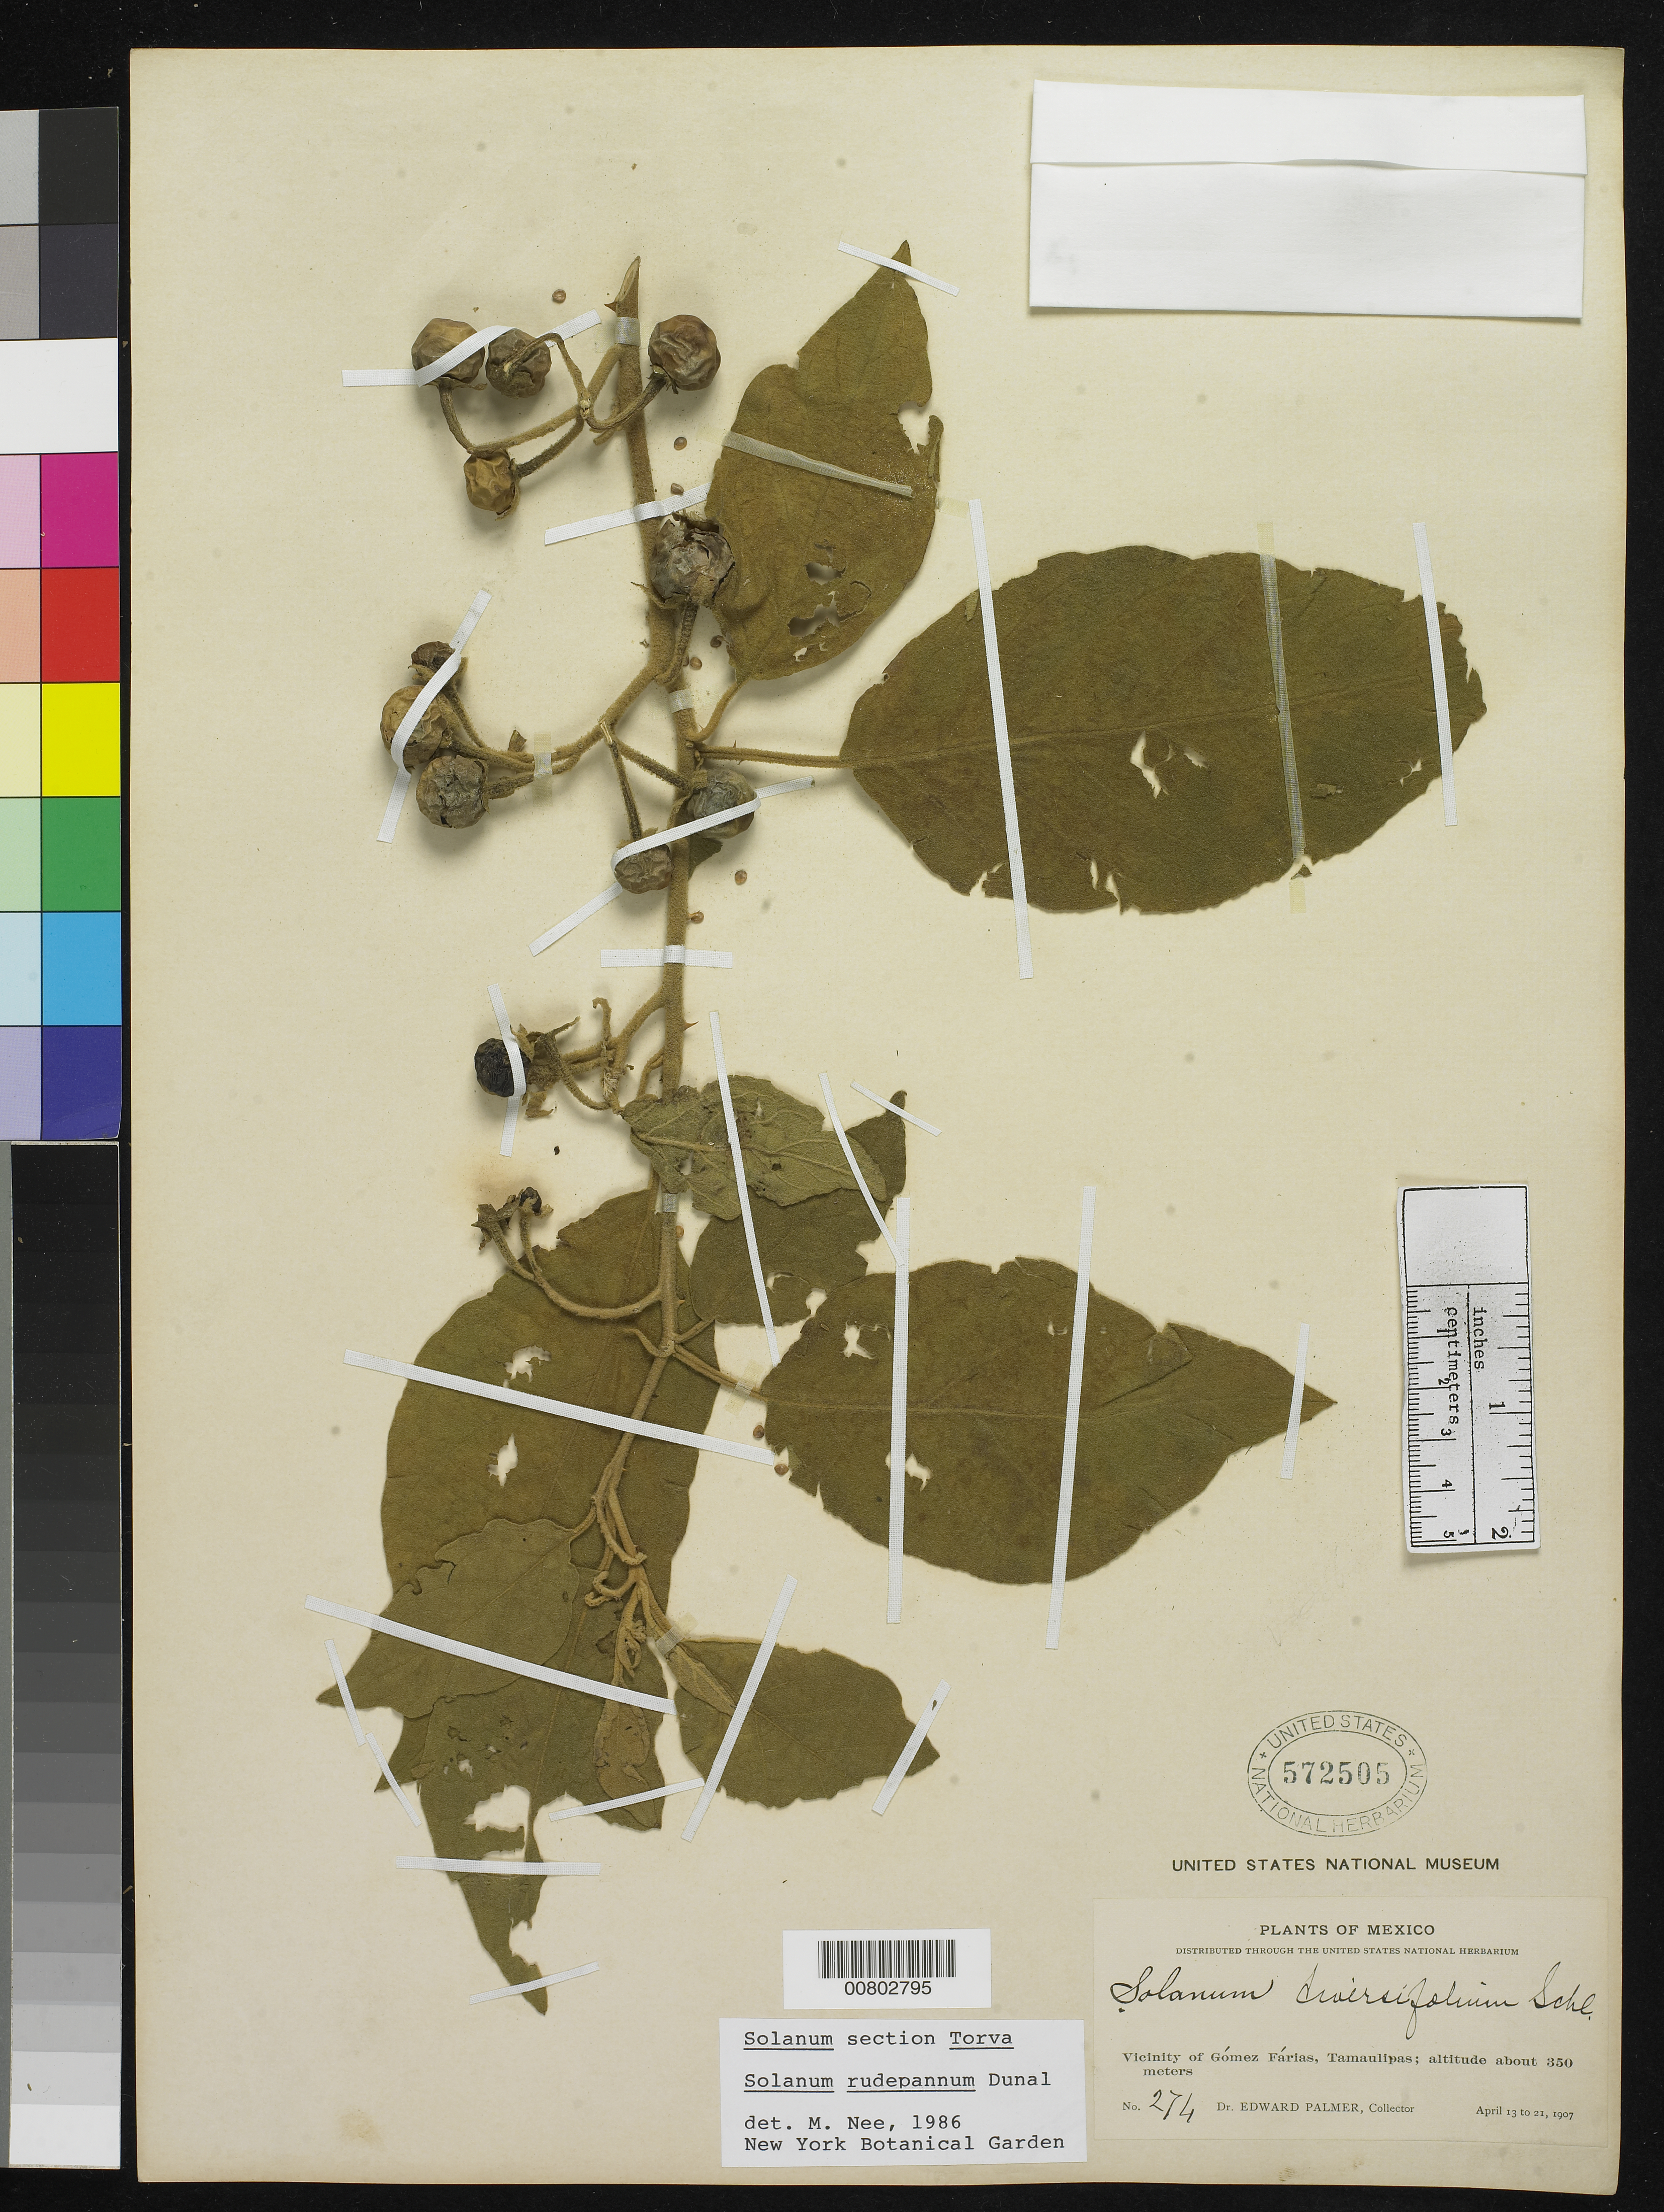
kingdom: Plantae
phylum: Tracheophyta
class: Magnoliopsida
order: Solanales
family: Solanaceae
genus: Solanum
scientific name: Solanum rudepannum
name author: Dunal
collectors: E. Palmer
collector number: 274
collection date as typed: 13 Apr 1907 to 21 Apr 1907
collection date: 1907-04-13/1907-04-21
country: Mexico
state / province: Tamaulipas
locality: Vicinity of Gómez Farias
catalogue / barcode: US 572505